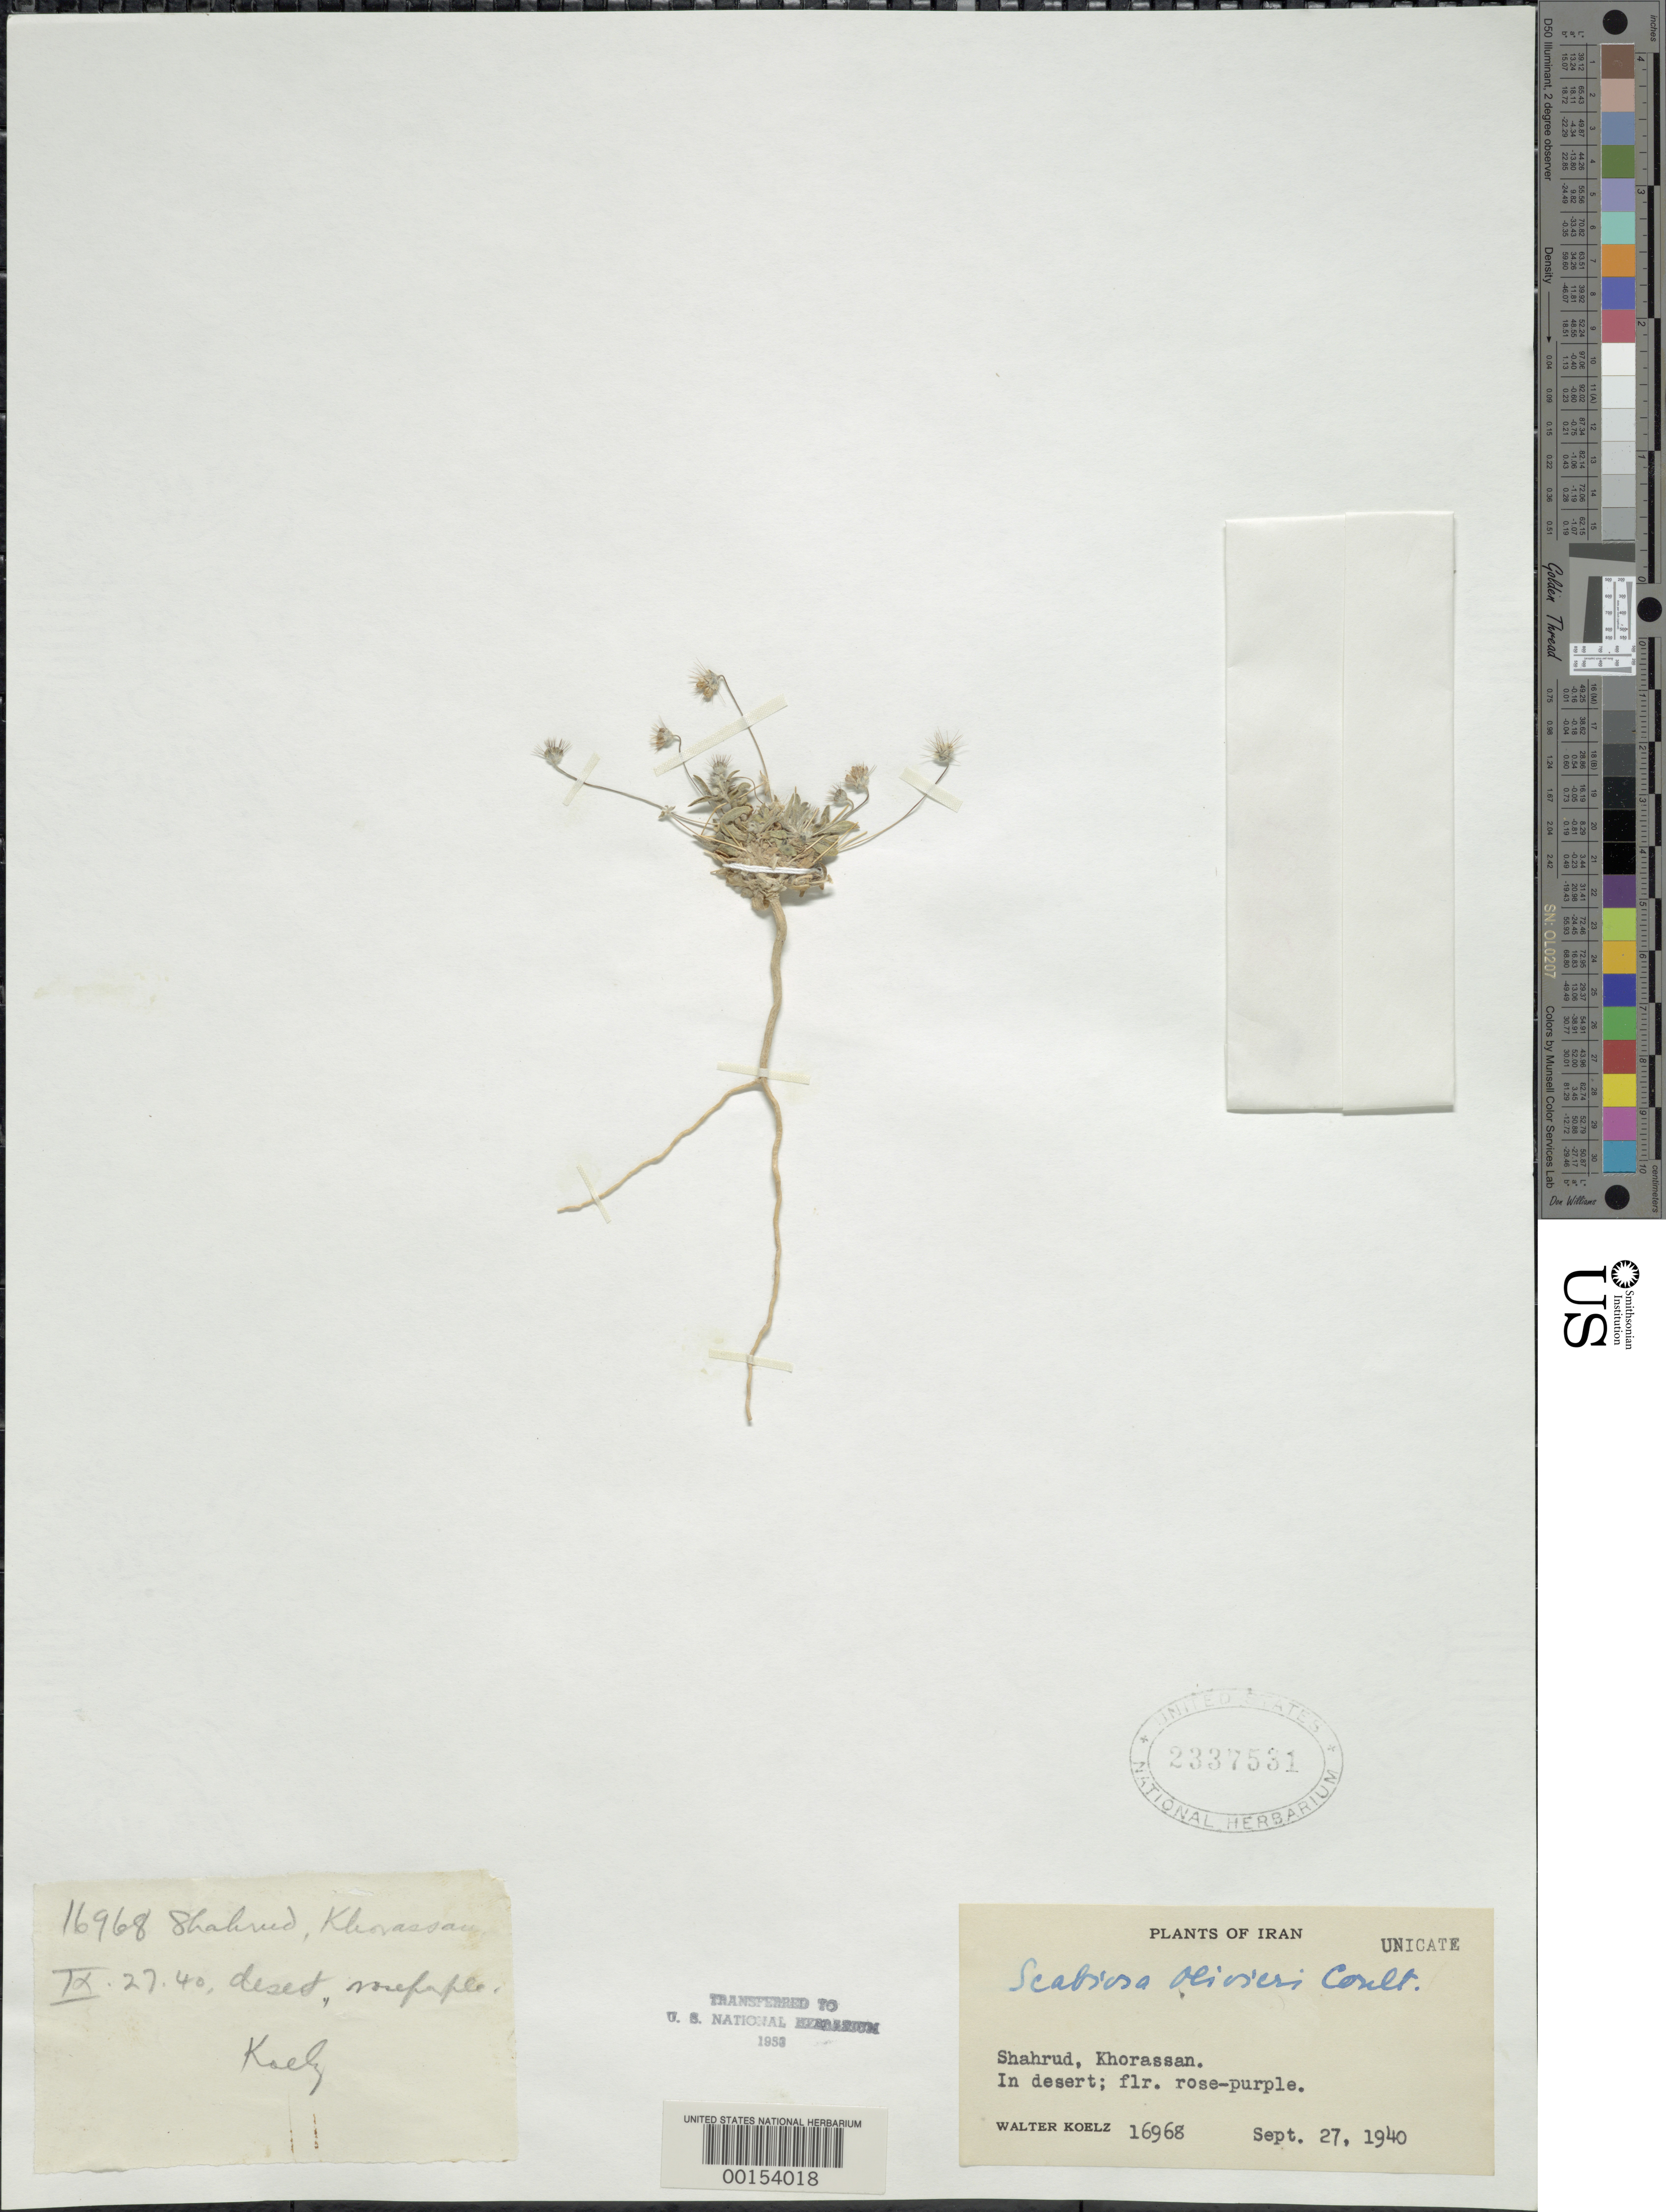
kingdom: Plantae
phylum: Tracheophyta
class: Magnoliopsida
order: Dipsacales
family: Caprifoliaceae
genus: Scabiosa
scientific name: Scabiosa olivieri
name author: Coult.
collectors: W. N. Koelz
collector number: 16968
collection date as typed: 27 Sep 1940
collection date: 1940-09-27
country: Iran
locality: Shahrud, Khorassan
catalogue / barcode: US 2337531